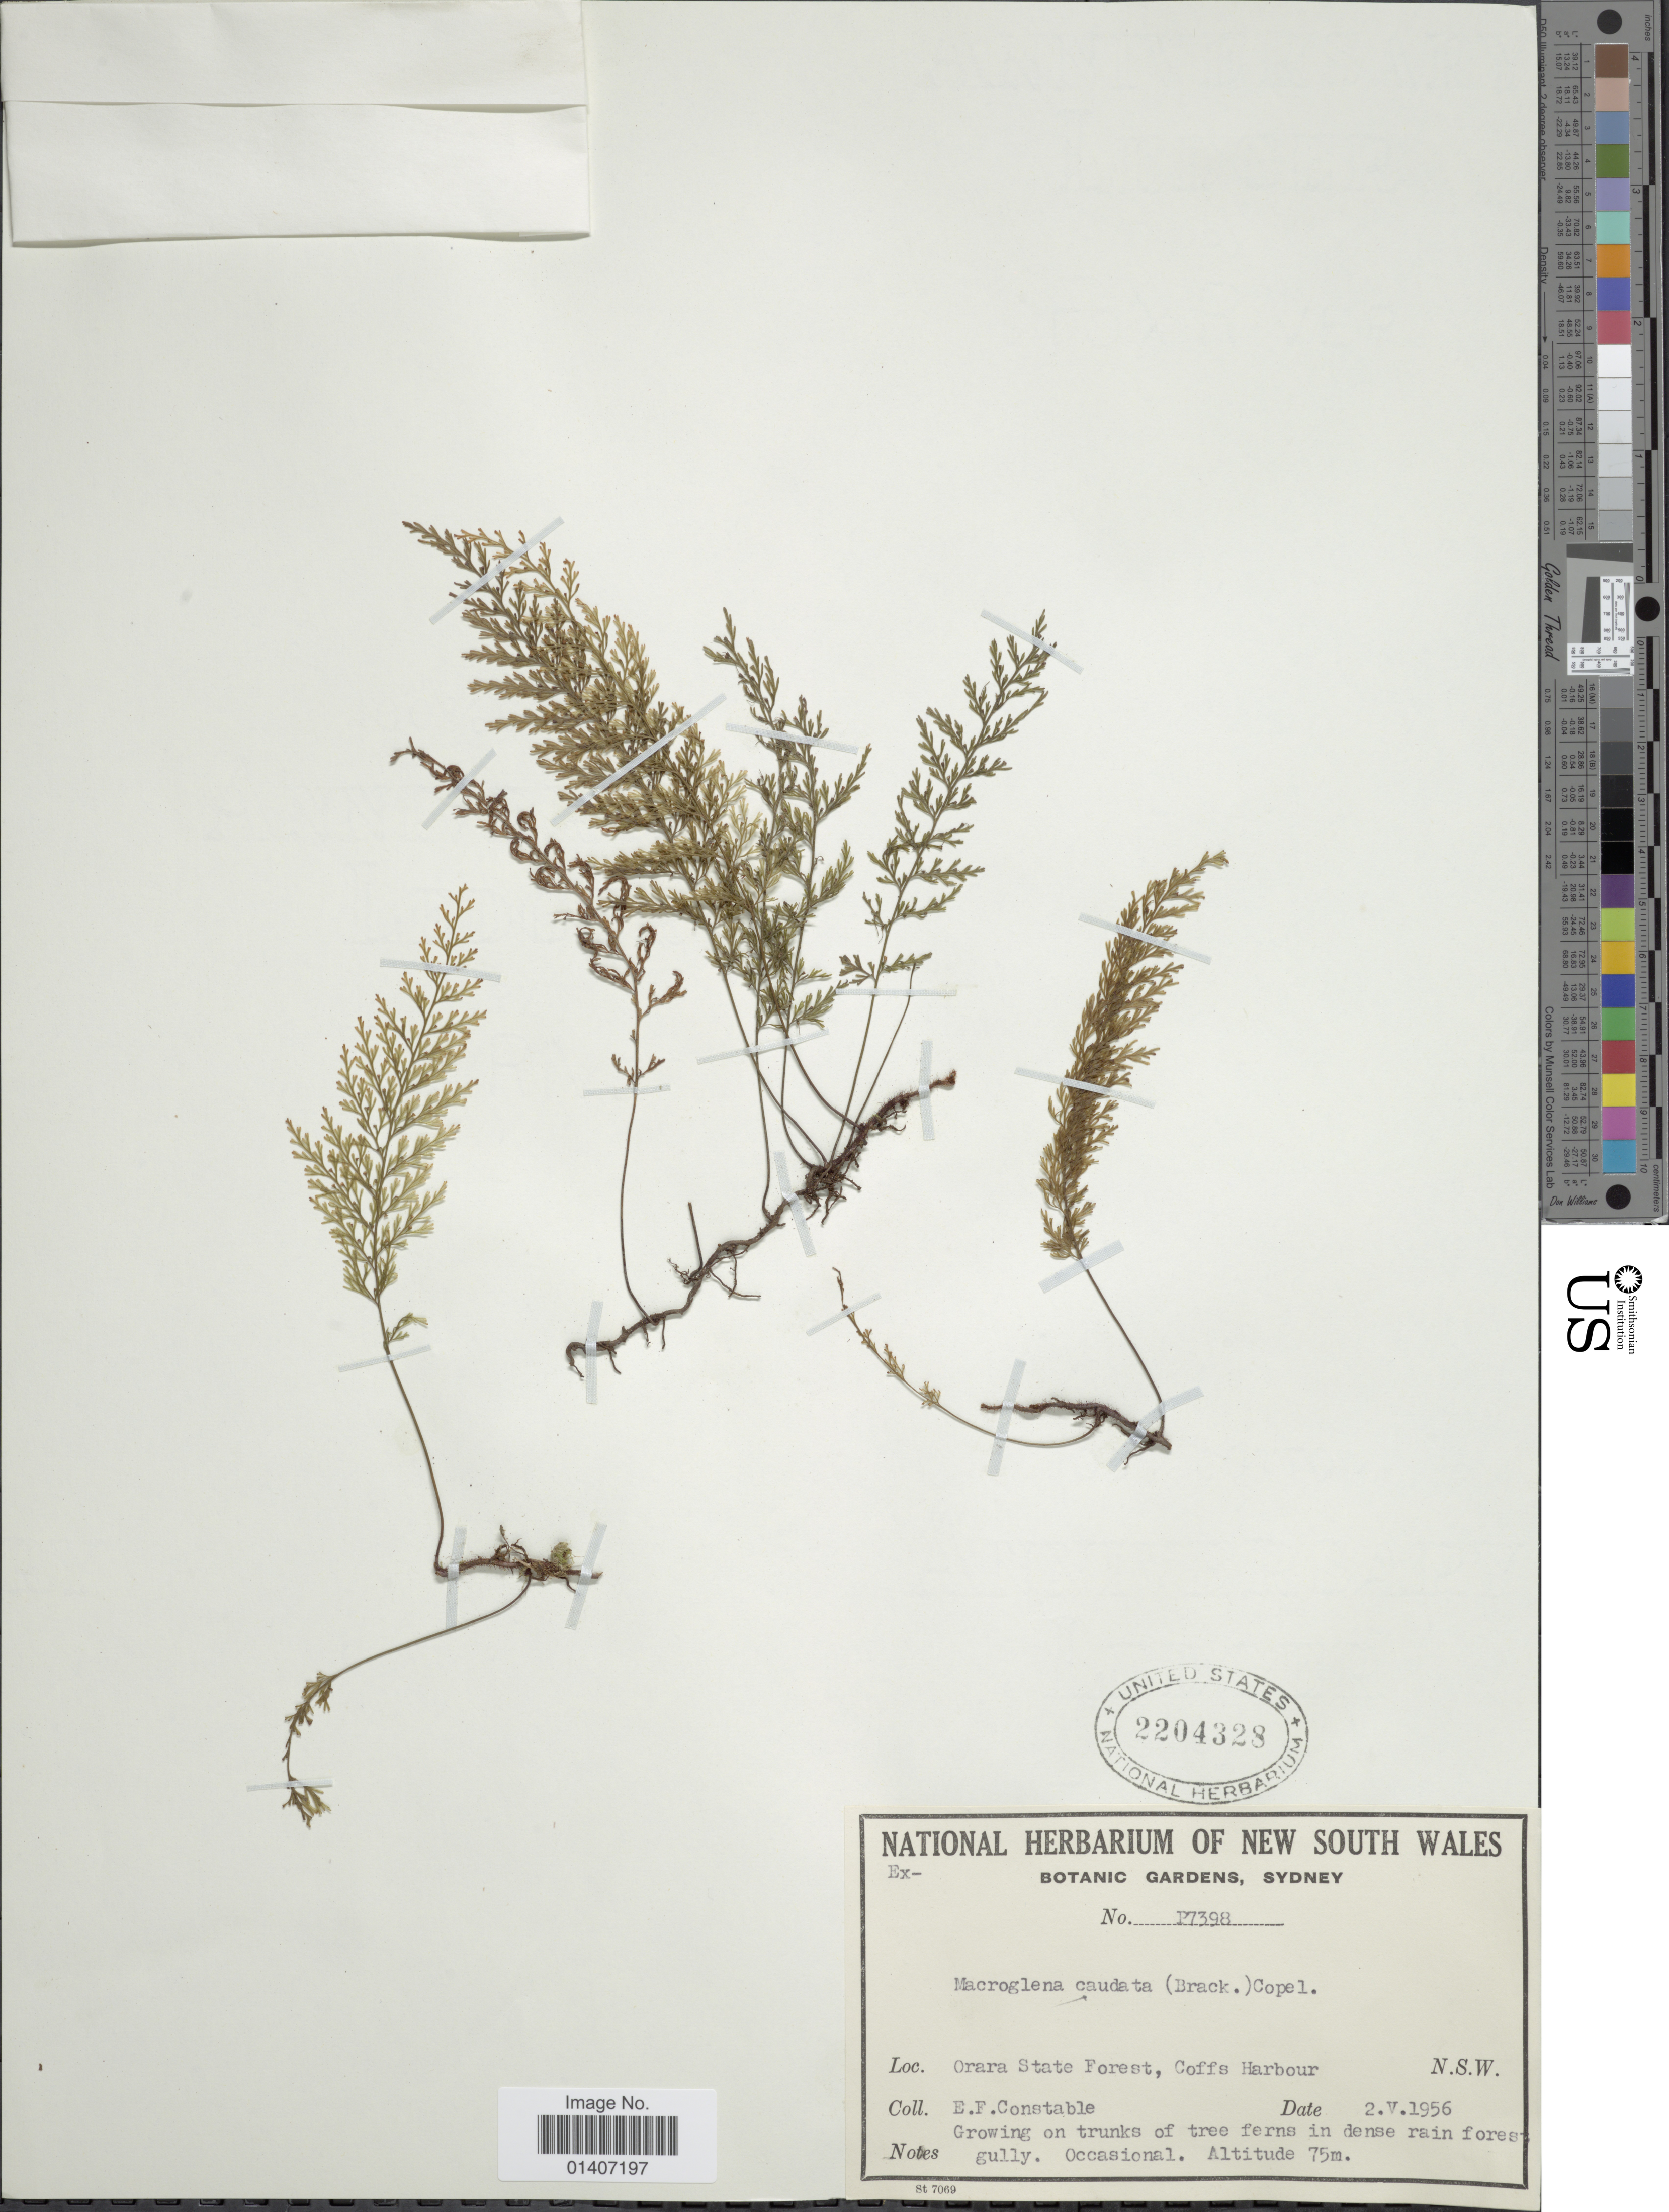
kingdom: Plantae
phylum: Tracheophyta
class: Polypodiopsida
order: Hymenophyllales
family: Hymenophyllaceae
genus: Abrodictyum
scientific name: Abrodictyum caudatum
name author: (Brack.) Ebihara & K. Iwats.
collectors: E. F. Constable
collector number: P7398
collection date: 1956-05-02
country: Australia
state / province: New South Wales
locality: Orara State Forest, Coffs Harbour, NSW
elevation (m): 75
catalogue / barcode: US 2204328